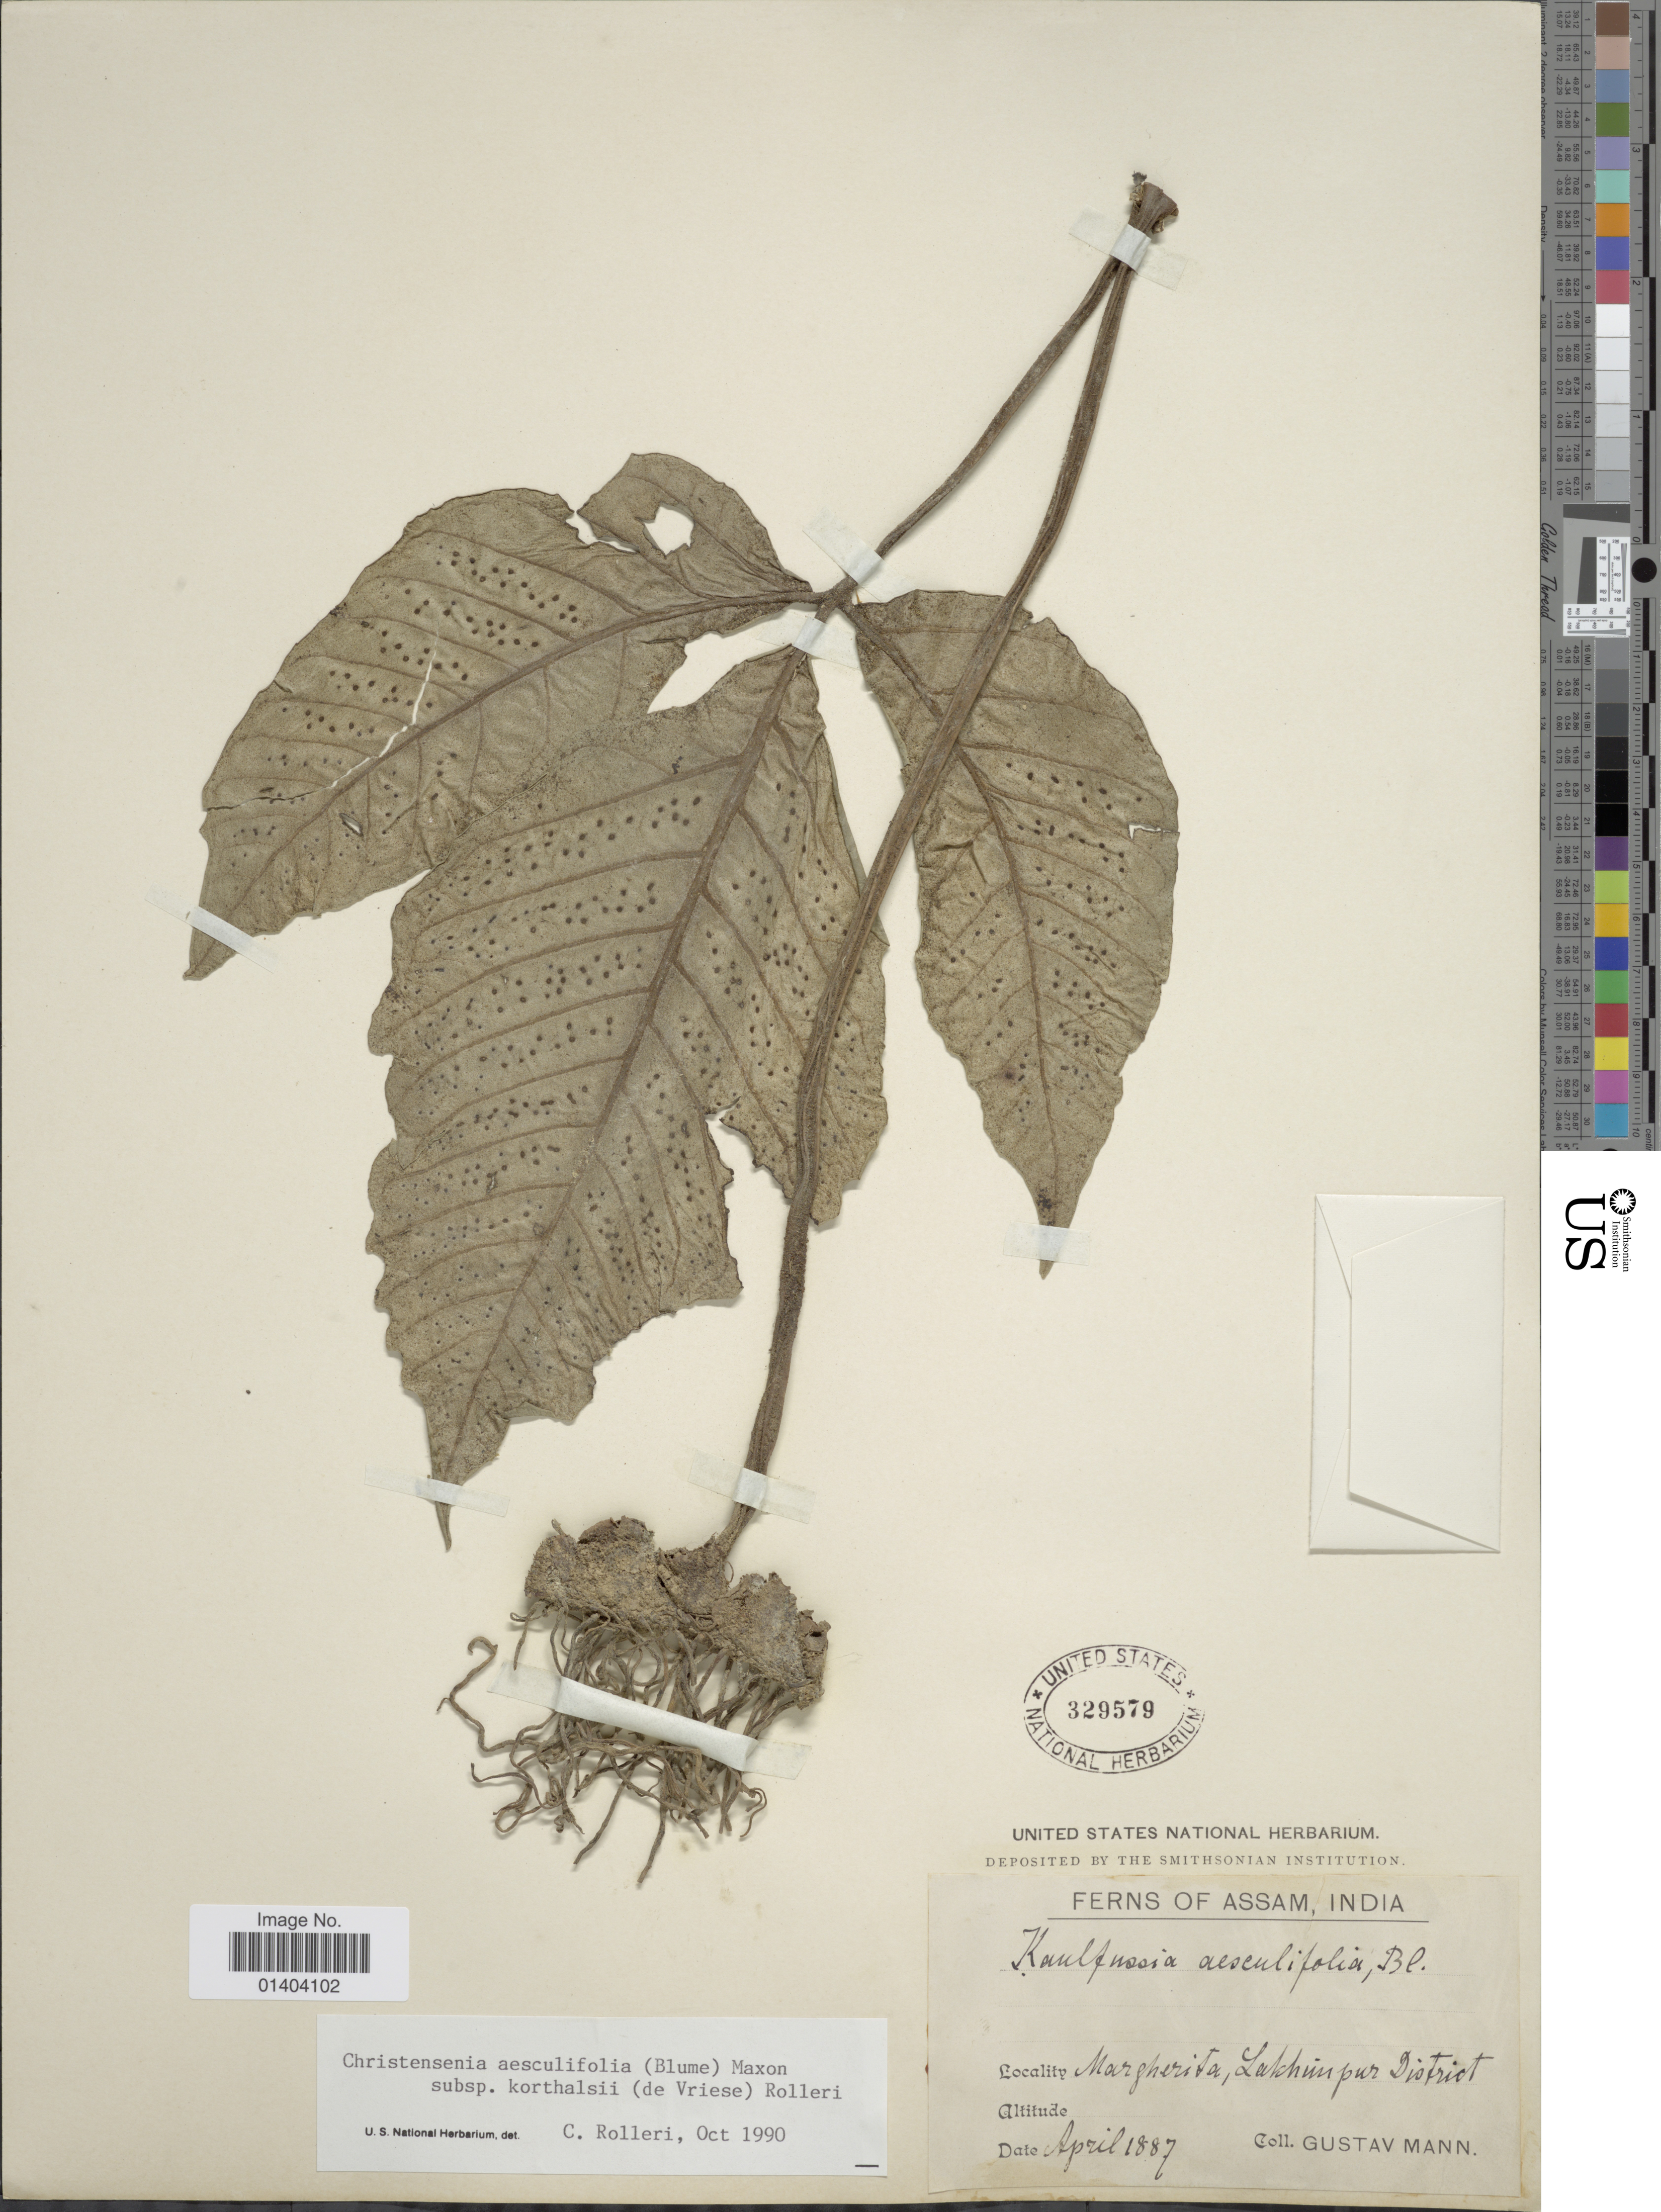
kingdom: Plantae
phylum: Tracheophyta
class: Polypodiopsida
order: Marattiales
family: Marattiaceae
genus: Christensenia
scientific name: Christensenia aesculifolia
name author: (Blume) Maxon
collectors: G. Mann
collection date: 1887-04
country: India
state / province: Assam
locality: Margherita, lakhim pur district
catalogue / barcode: US 329579